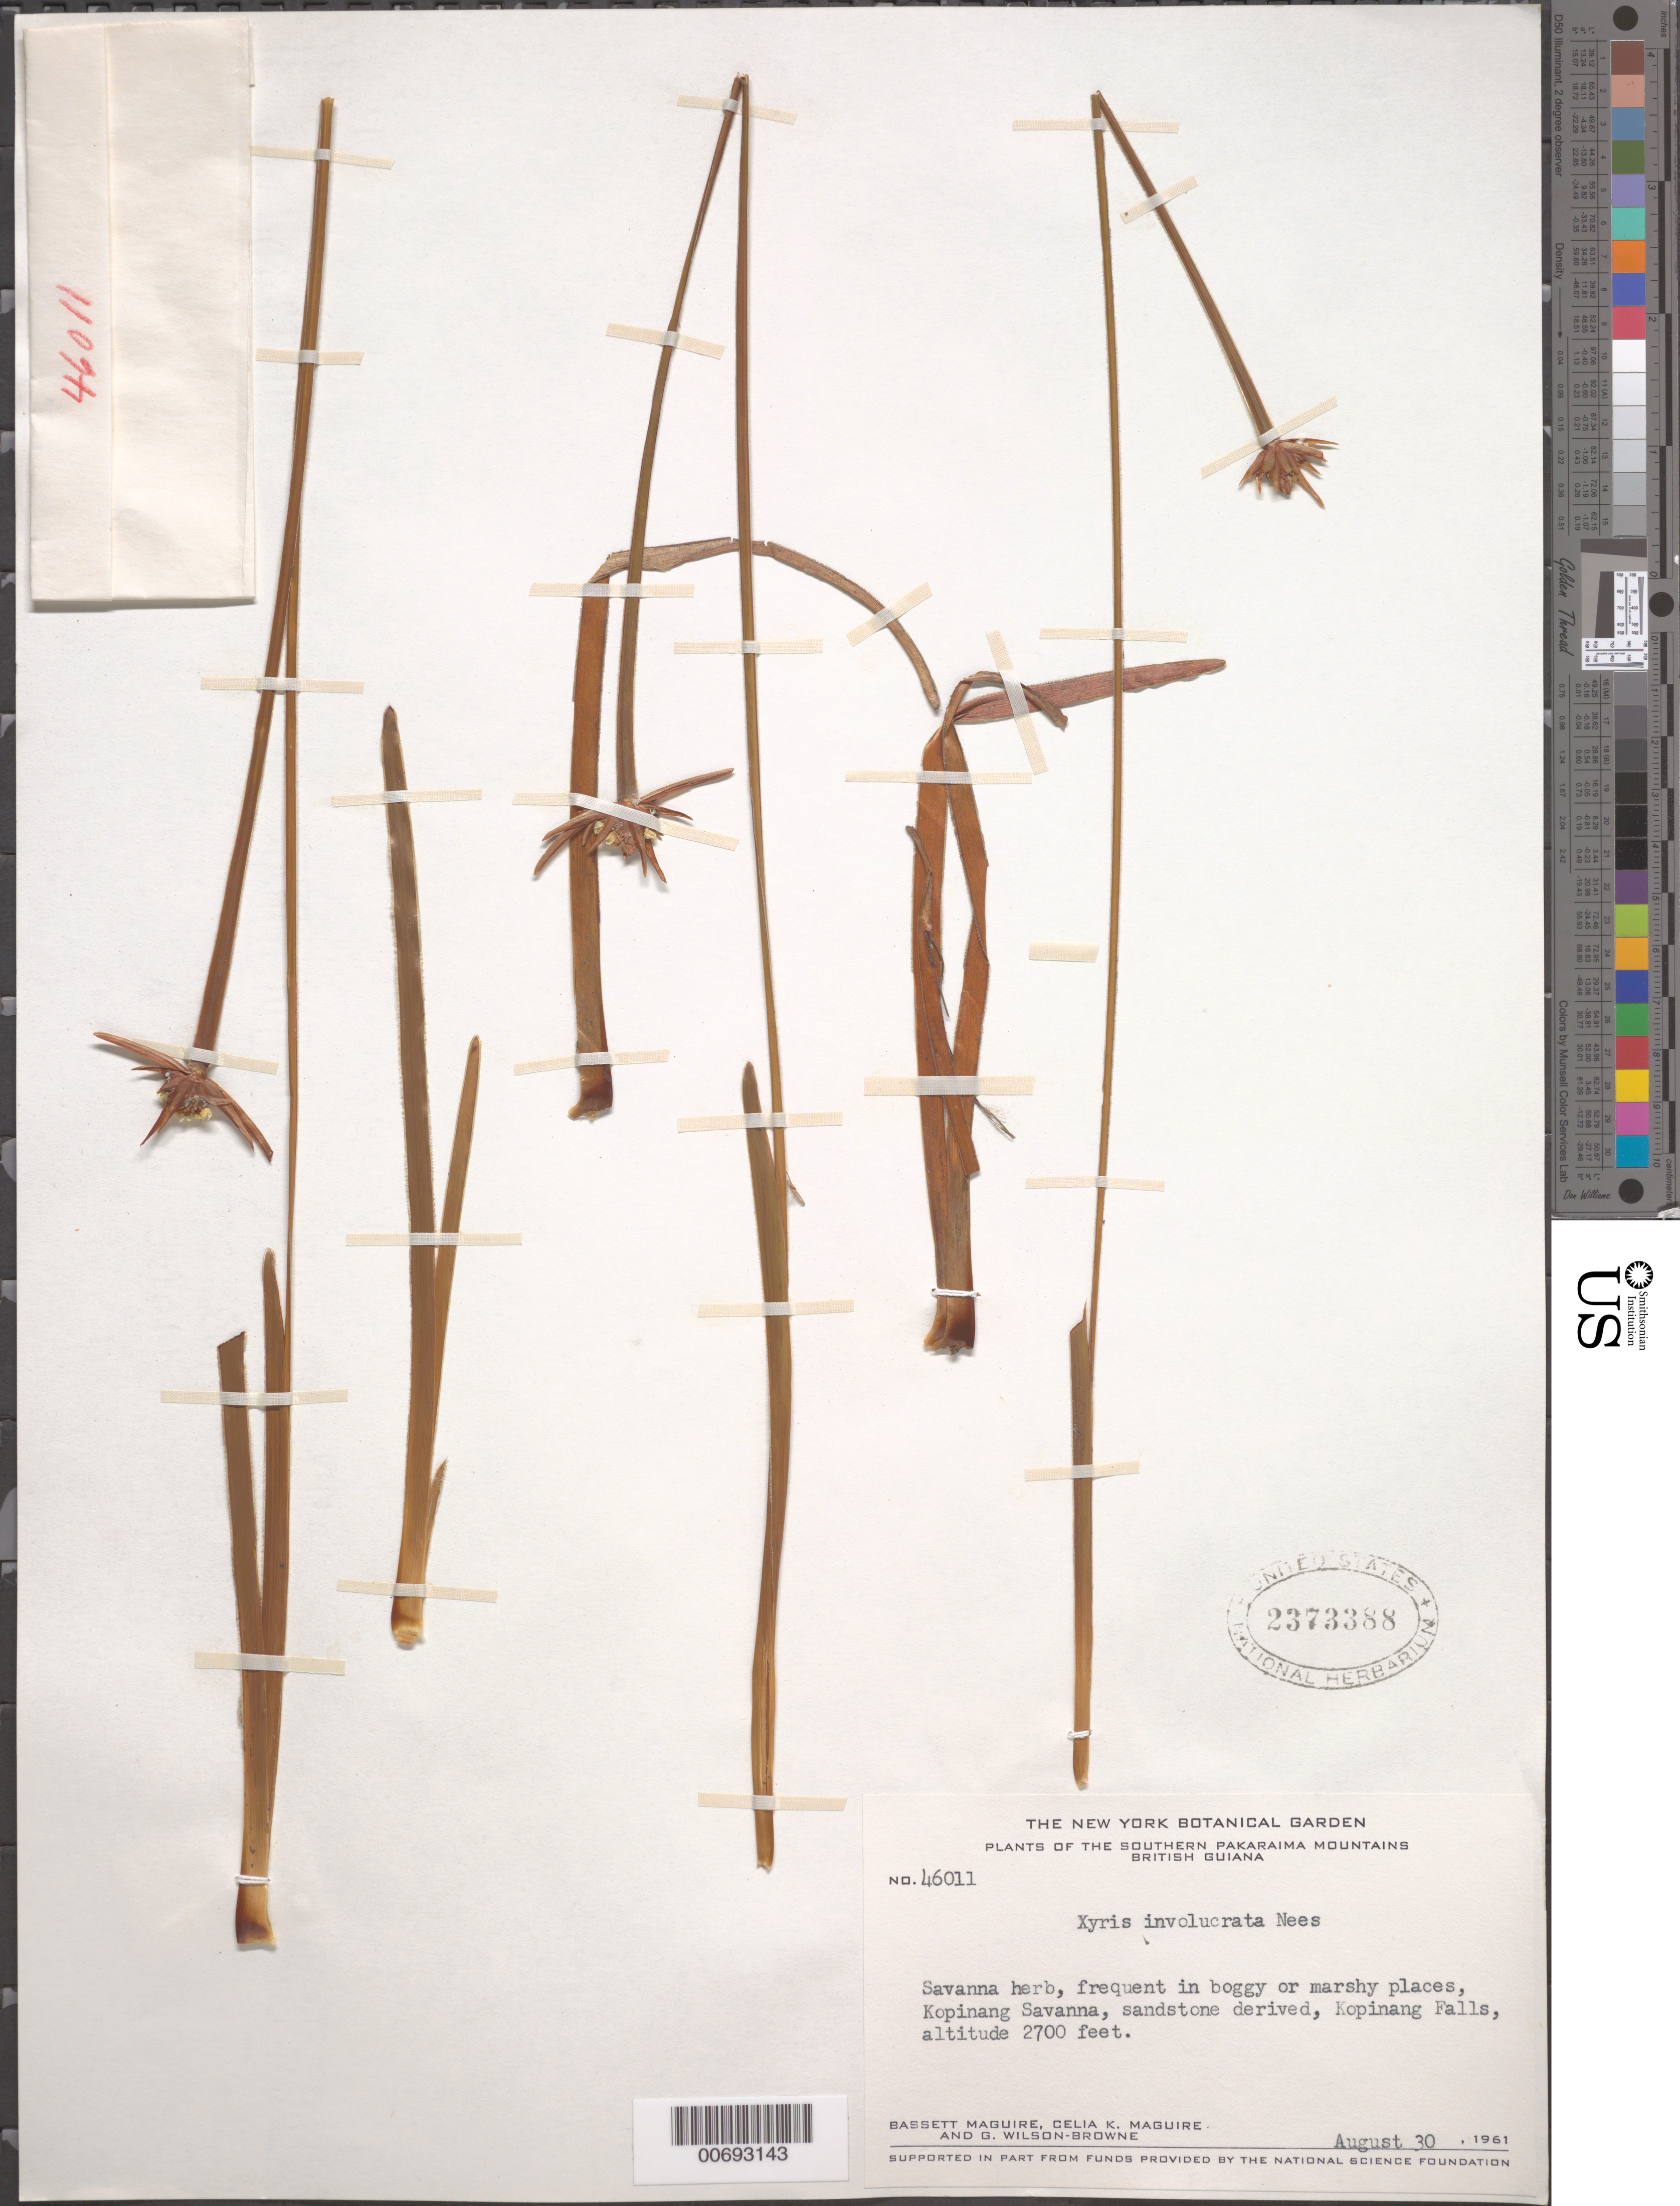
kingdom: Plantae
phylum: Tracheophyta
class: Liliopsida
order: Poales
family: Xyridaceae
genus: Xyris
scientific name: Xyris involucrata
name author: Nees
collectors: B. Maguire, C. K. Maguire & G. Wilson-Browne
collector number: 46011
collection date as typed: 30-Aug-61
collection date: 1961-08-30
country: Guyana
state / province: Potaro-Siparuni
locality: Kopinang Falls, S Pakaraima Mts.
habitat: Kopinang Savanna; sandstone derived, boggy or marshy places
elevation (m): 838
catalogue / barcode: US 2373388